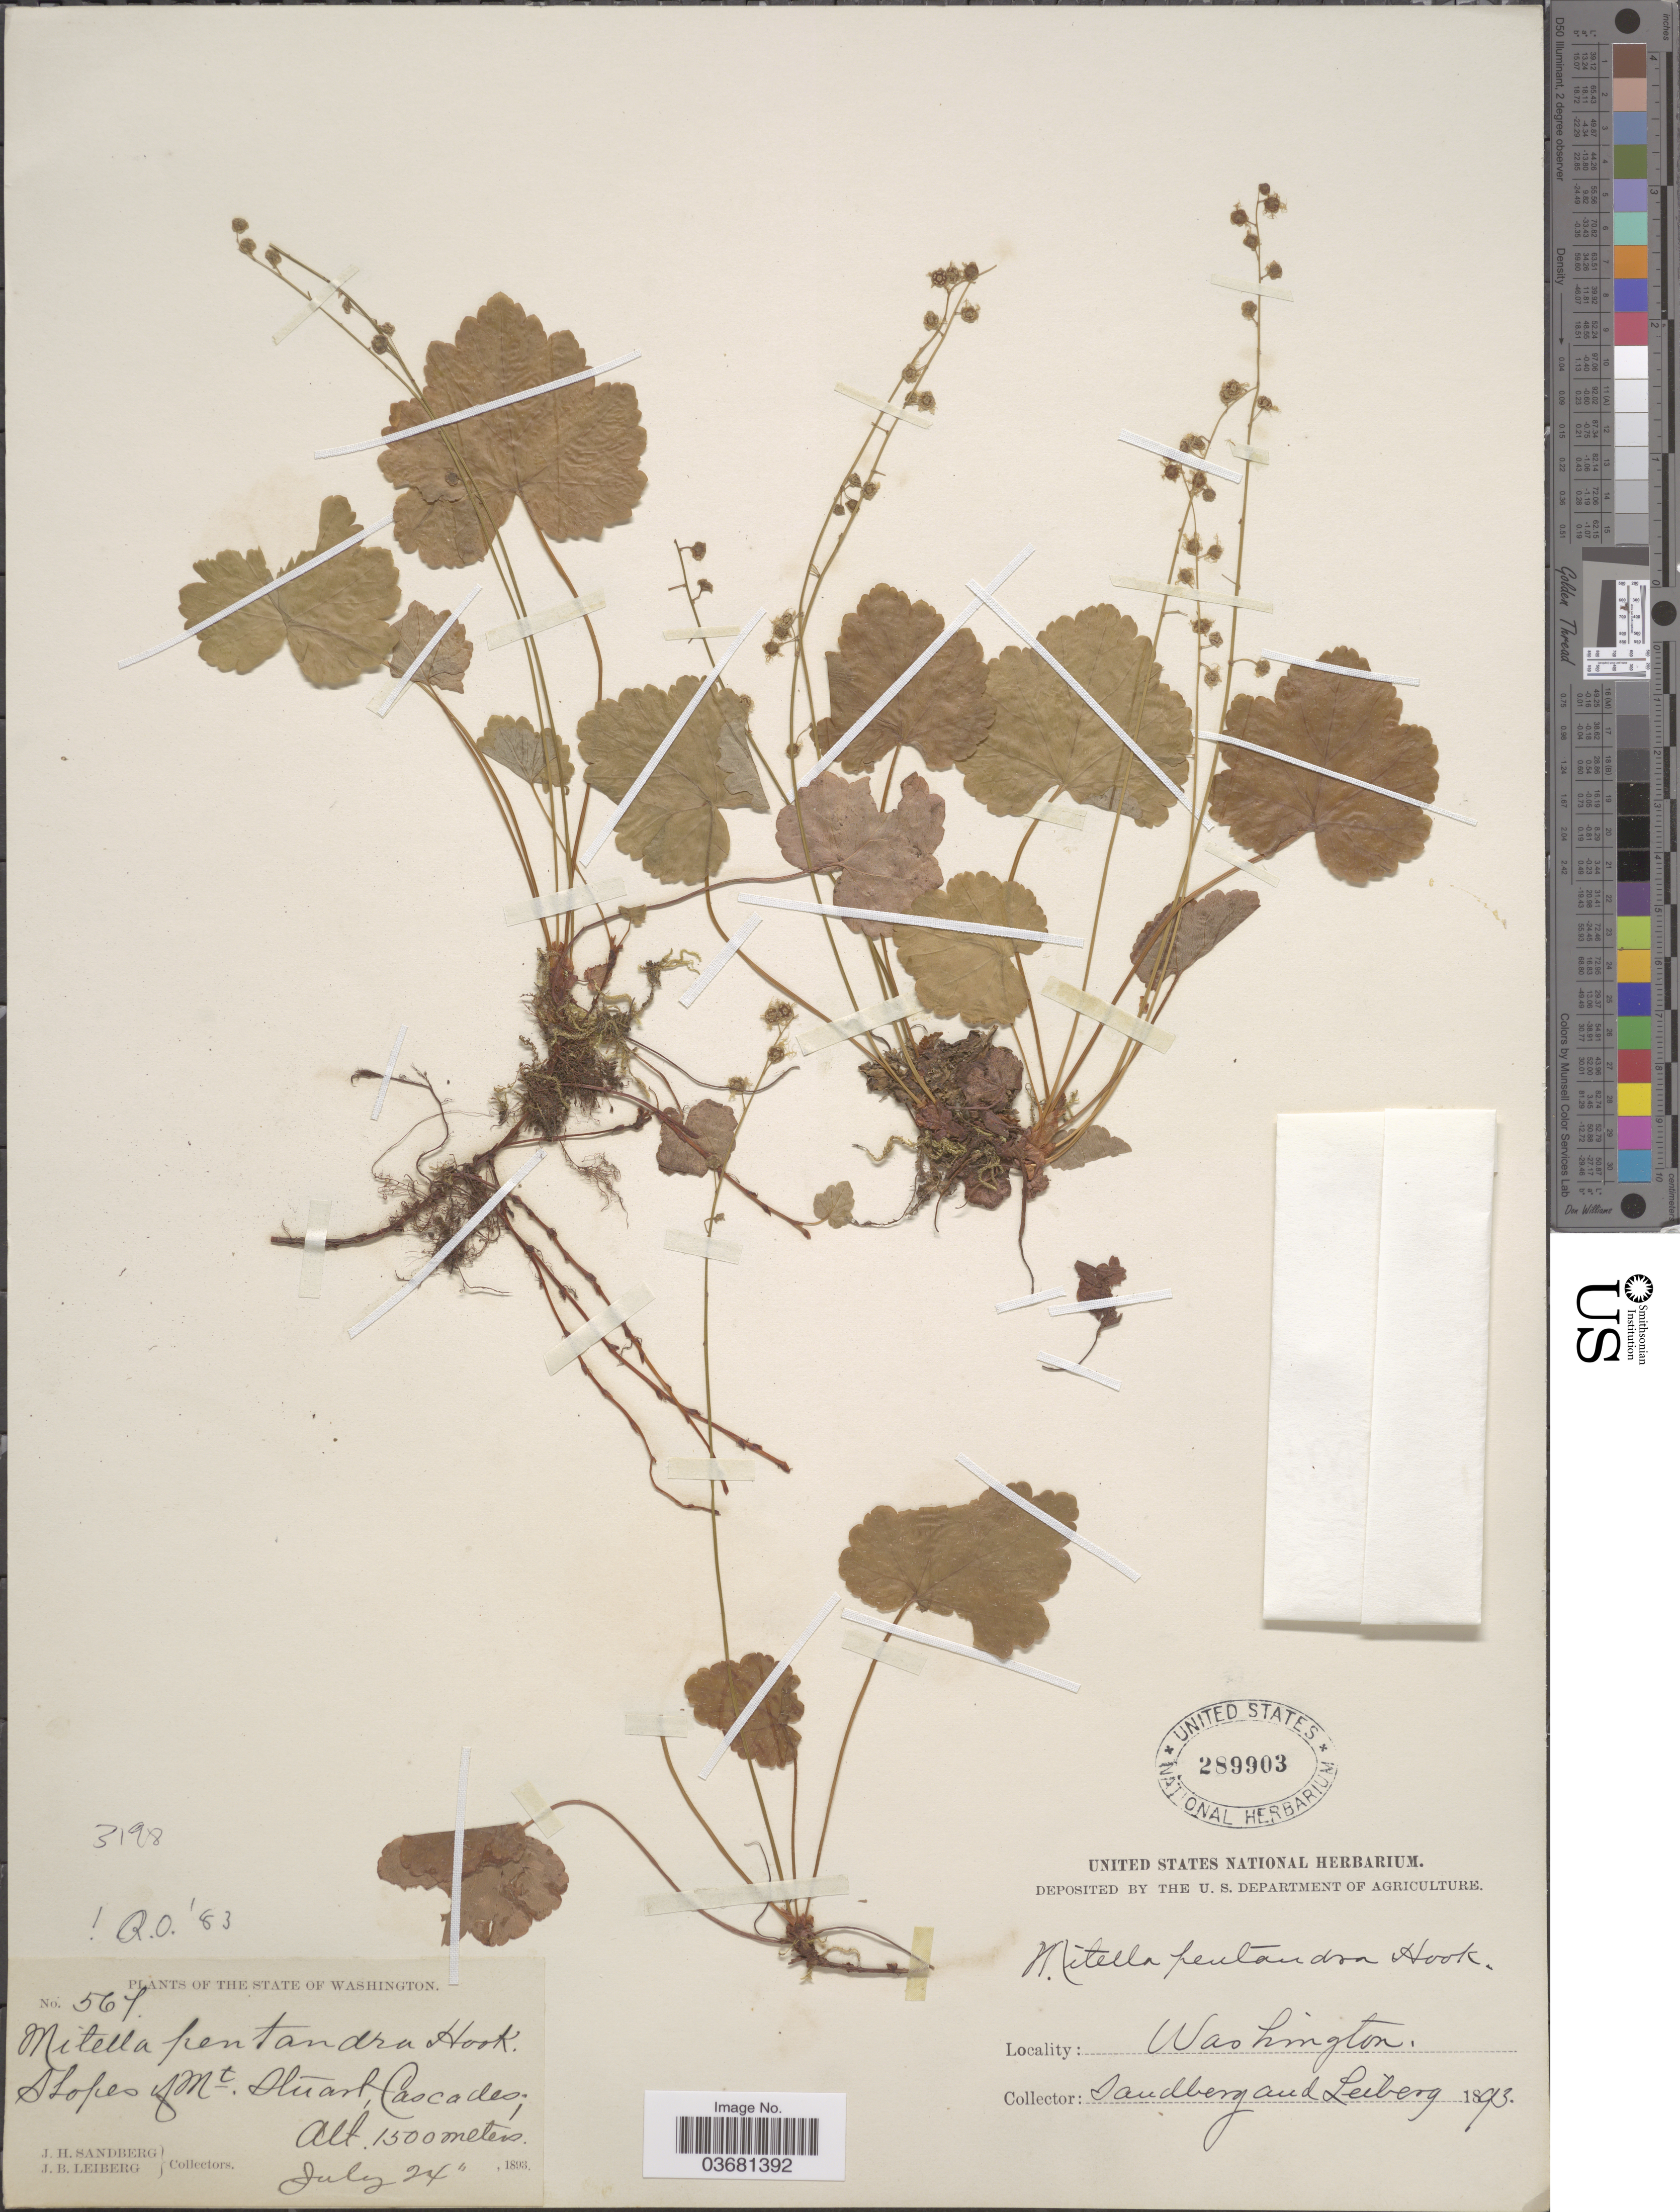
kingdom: Plantae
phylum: Tracheophyta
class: Magnoliopsida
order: Saxifragales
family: Saxifragaceae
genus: Mitella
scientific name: Mitella pentandra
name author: Hook.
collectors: J. H. Sandberg & J. B. Leiberg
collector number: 567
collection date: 1893-07-24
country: United States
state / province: Washington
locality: Slopes of Mt. Stuart, Cascades.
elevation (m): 1500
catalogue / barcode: US 289903